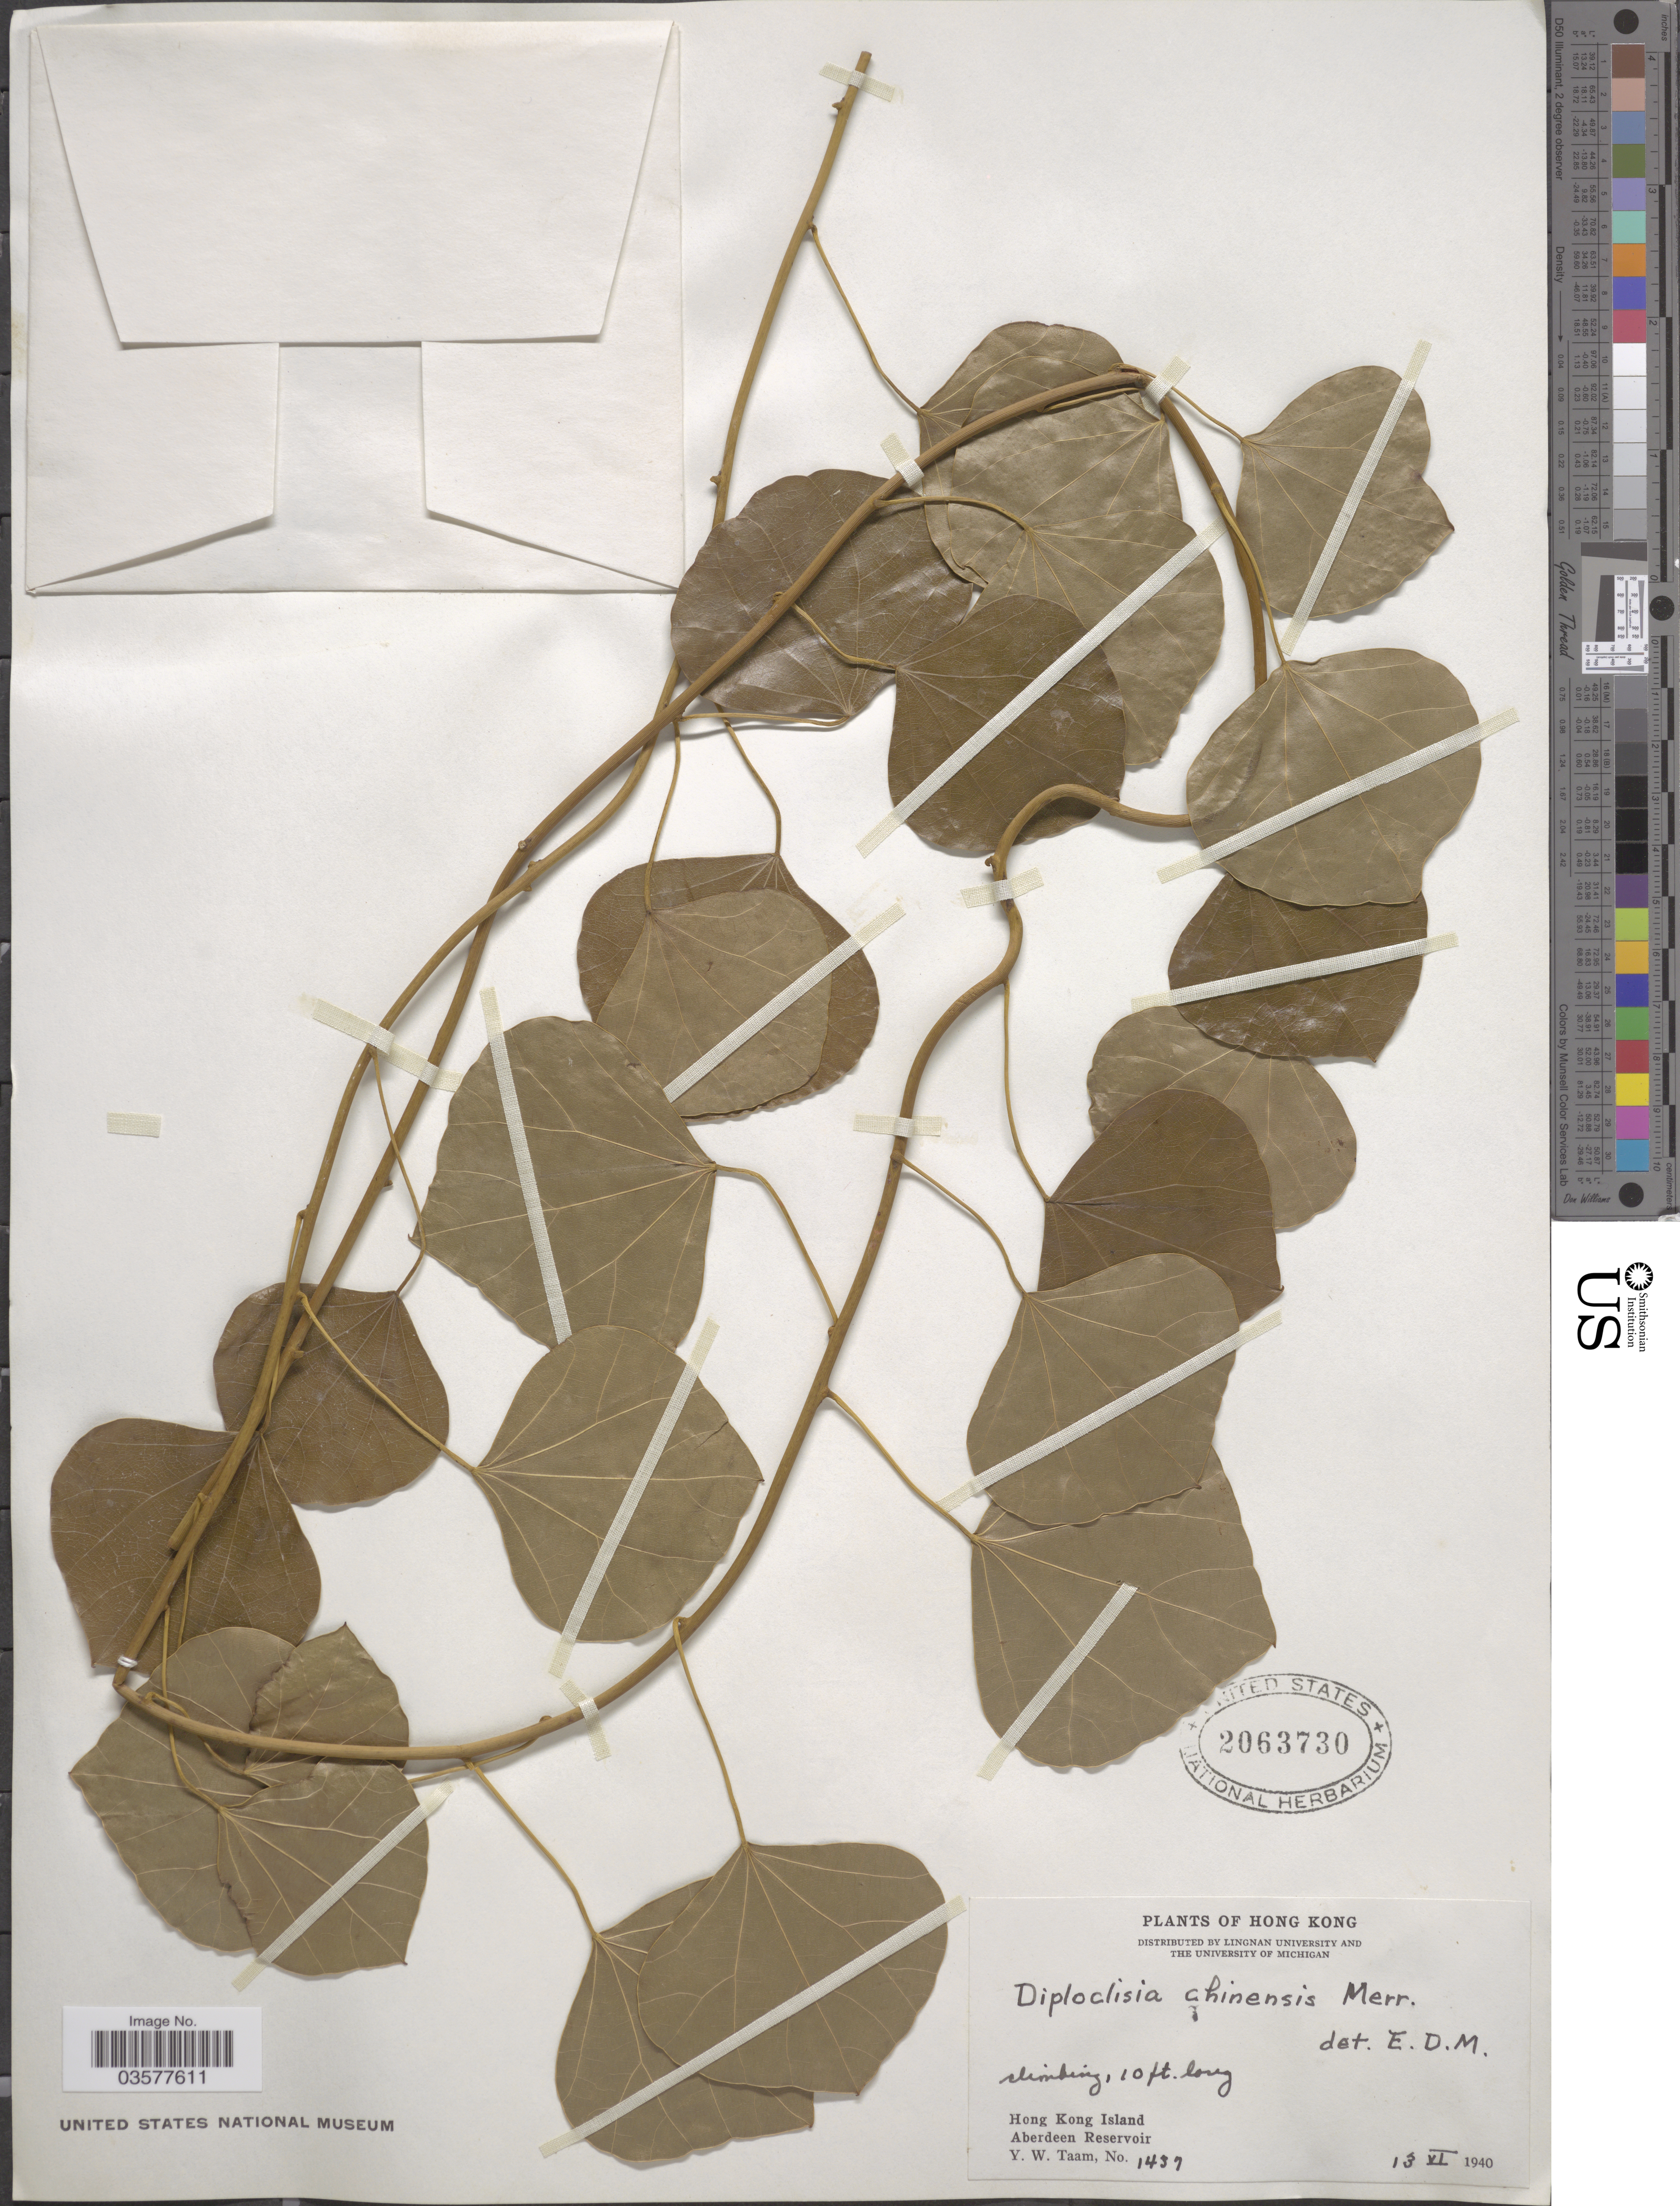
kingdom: Plantae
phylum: Tracheophyta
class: Magnoliopsida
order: Ranunculales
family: Menispermaceae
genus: Diploclisia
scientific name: Diploclisia chinensis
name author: Merr.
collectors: Y. W. Taam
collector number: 1437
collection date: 1940-06-13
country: China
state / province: Hong Kong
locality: Hong Kong Island. Aberdeen Reservoir.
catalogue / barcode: US 2063730